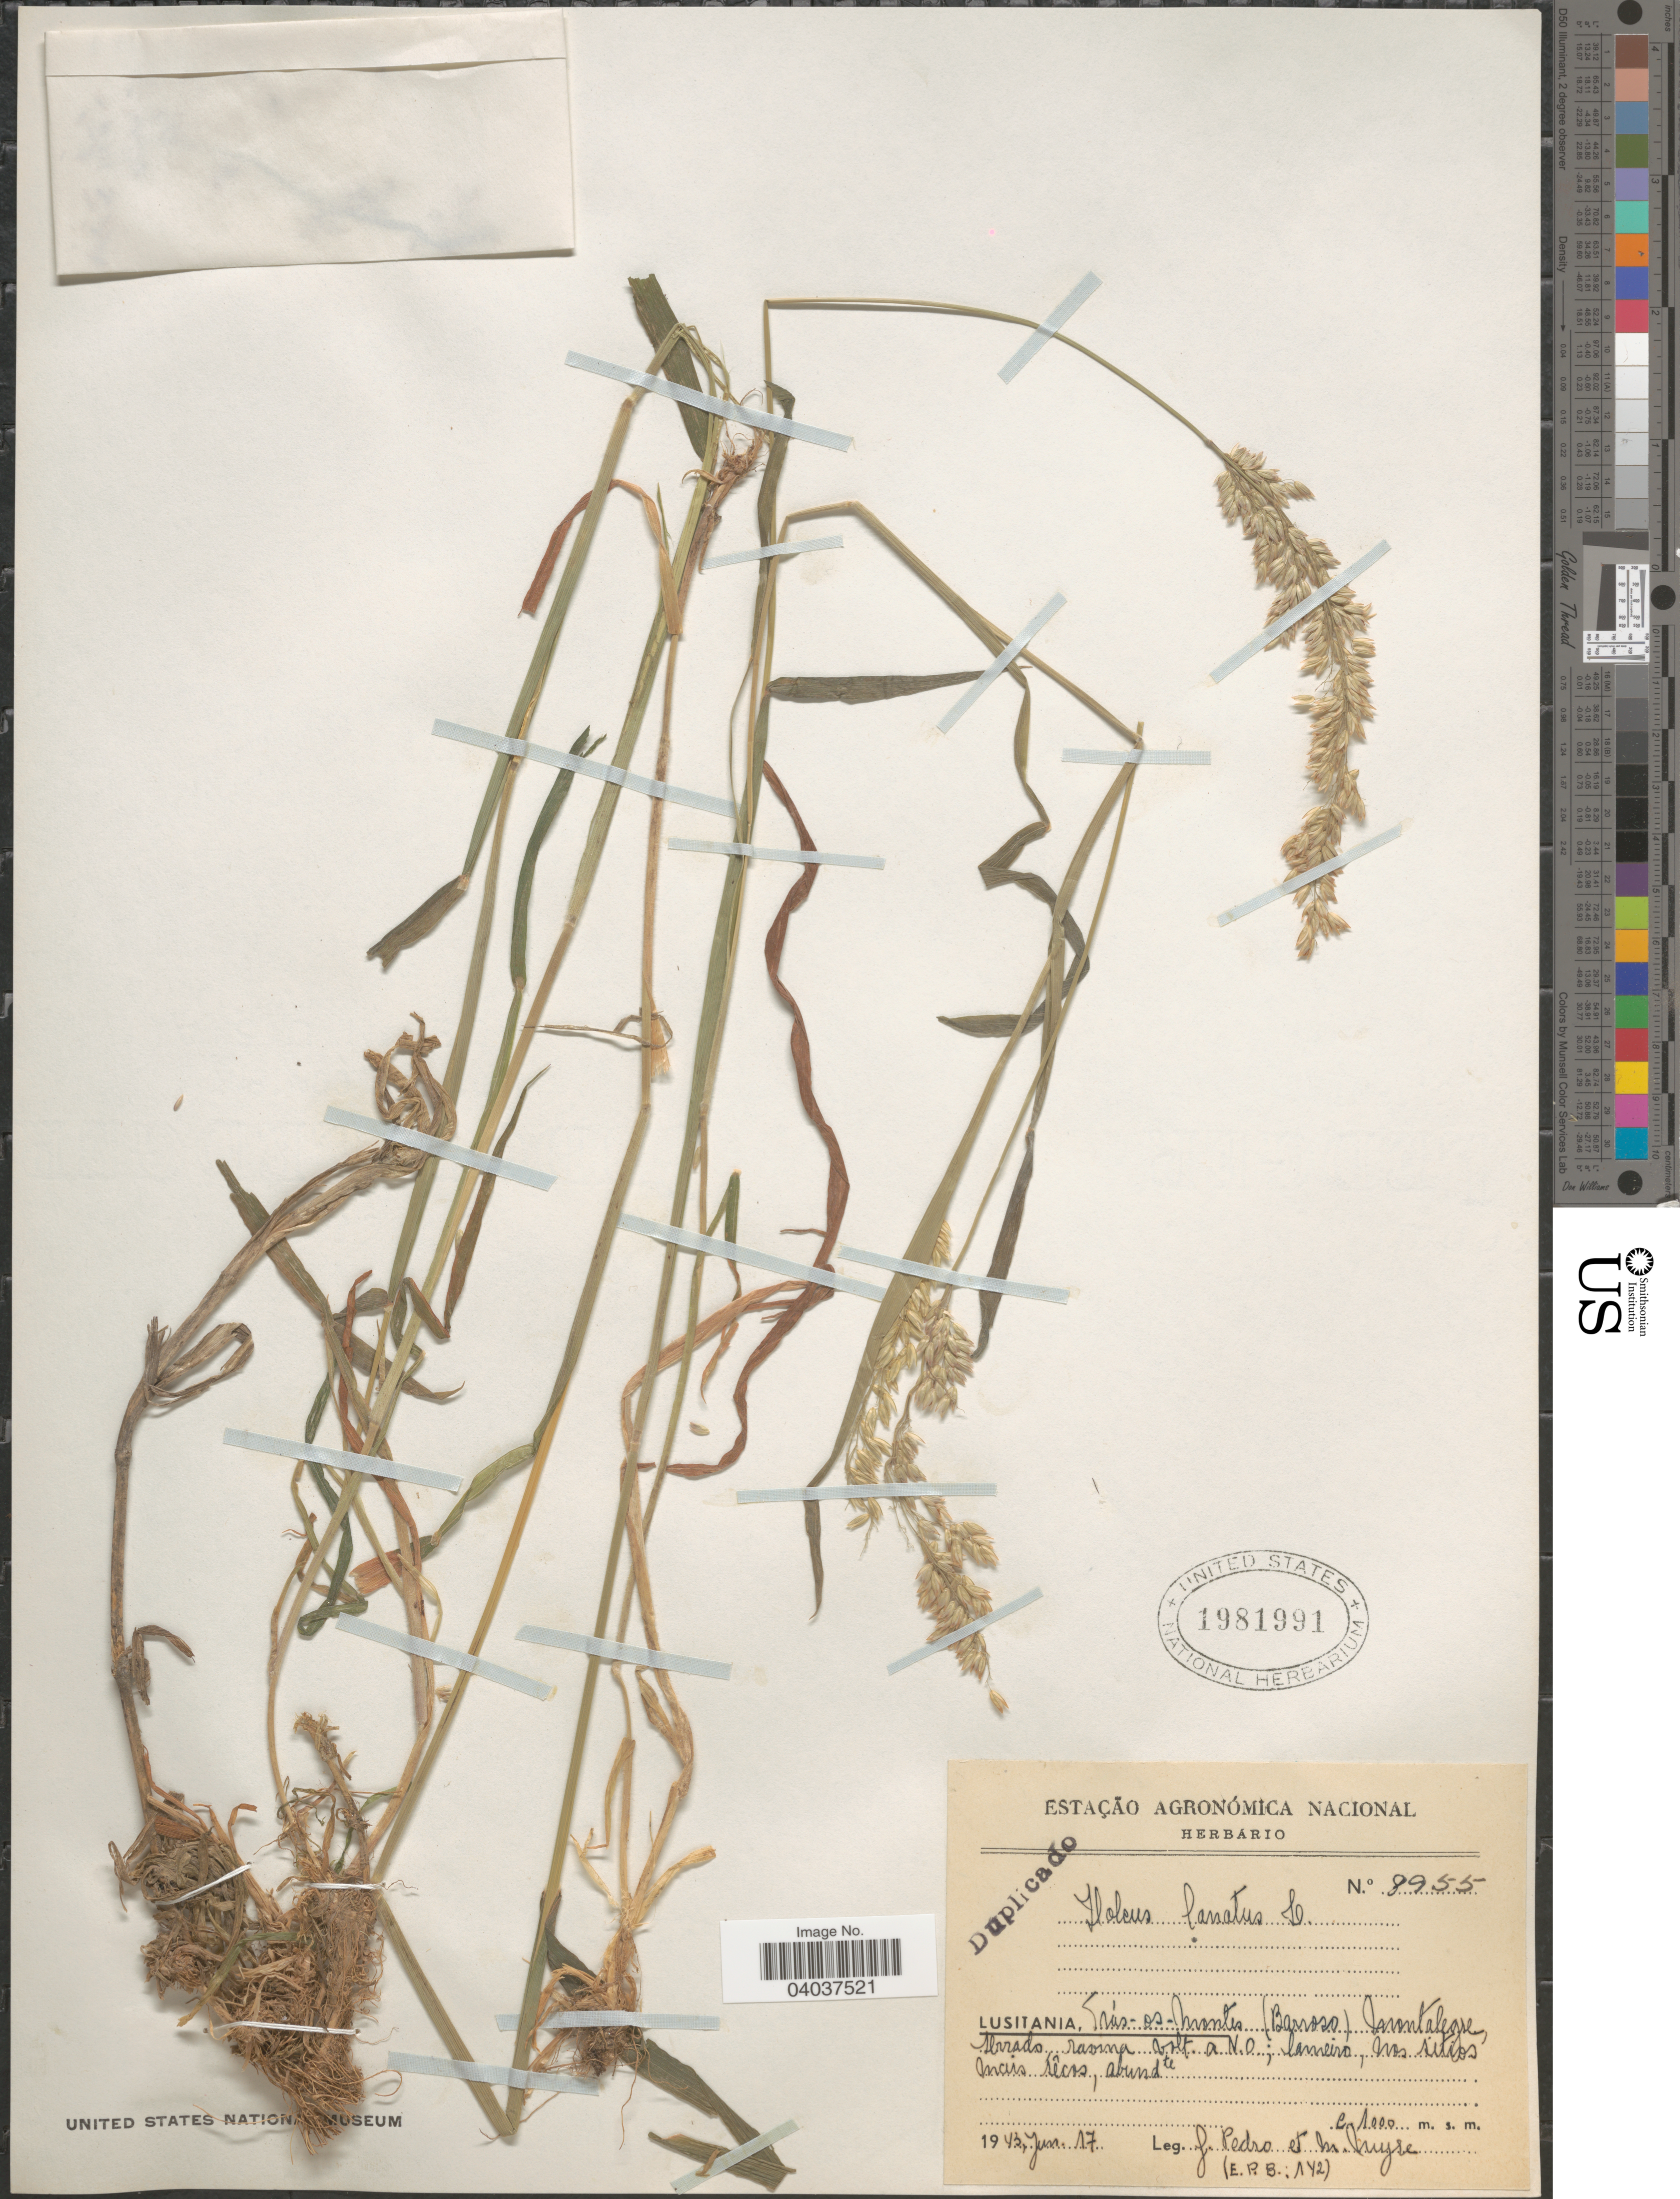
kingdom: Plantae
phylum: Tracheophyta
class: Liliopsida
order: Poales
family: Poaceae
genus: Holcus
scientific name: Holcus lanatus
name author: L.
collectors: J. Pedro & Myre, M.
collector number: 8955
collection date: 1943-06-17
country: Portugal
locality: Lusitania, Tras-os-Montes (Barroso) Montalegre, serrado ravina volt a N.O.; Lameiro, nos sitios incus sêcos, abundte.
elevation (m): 1000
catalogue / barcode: US 1981991